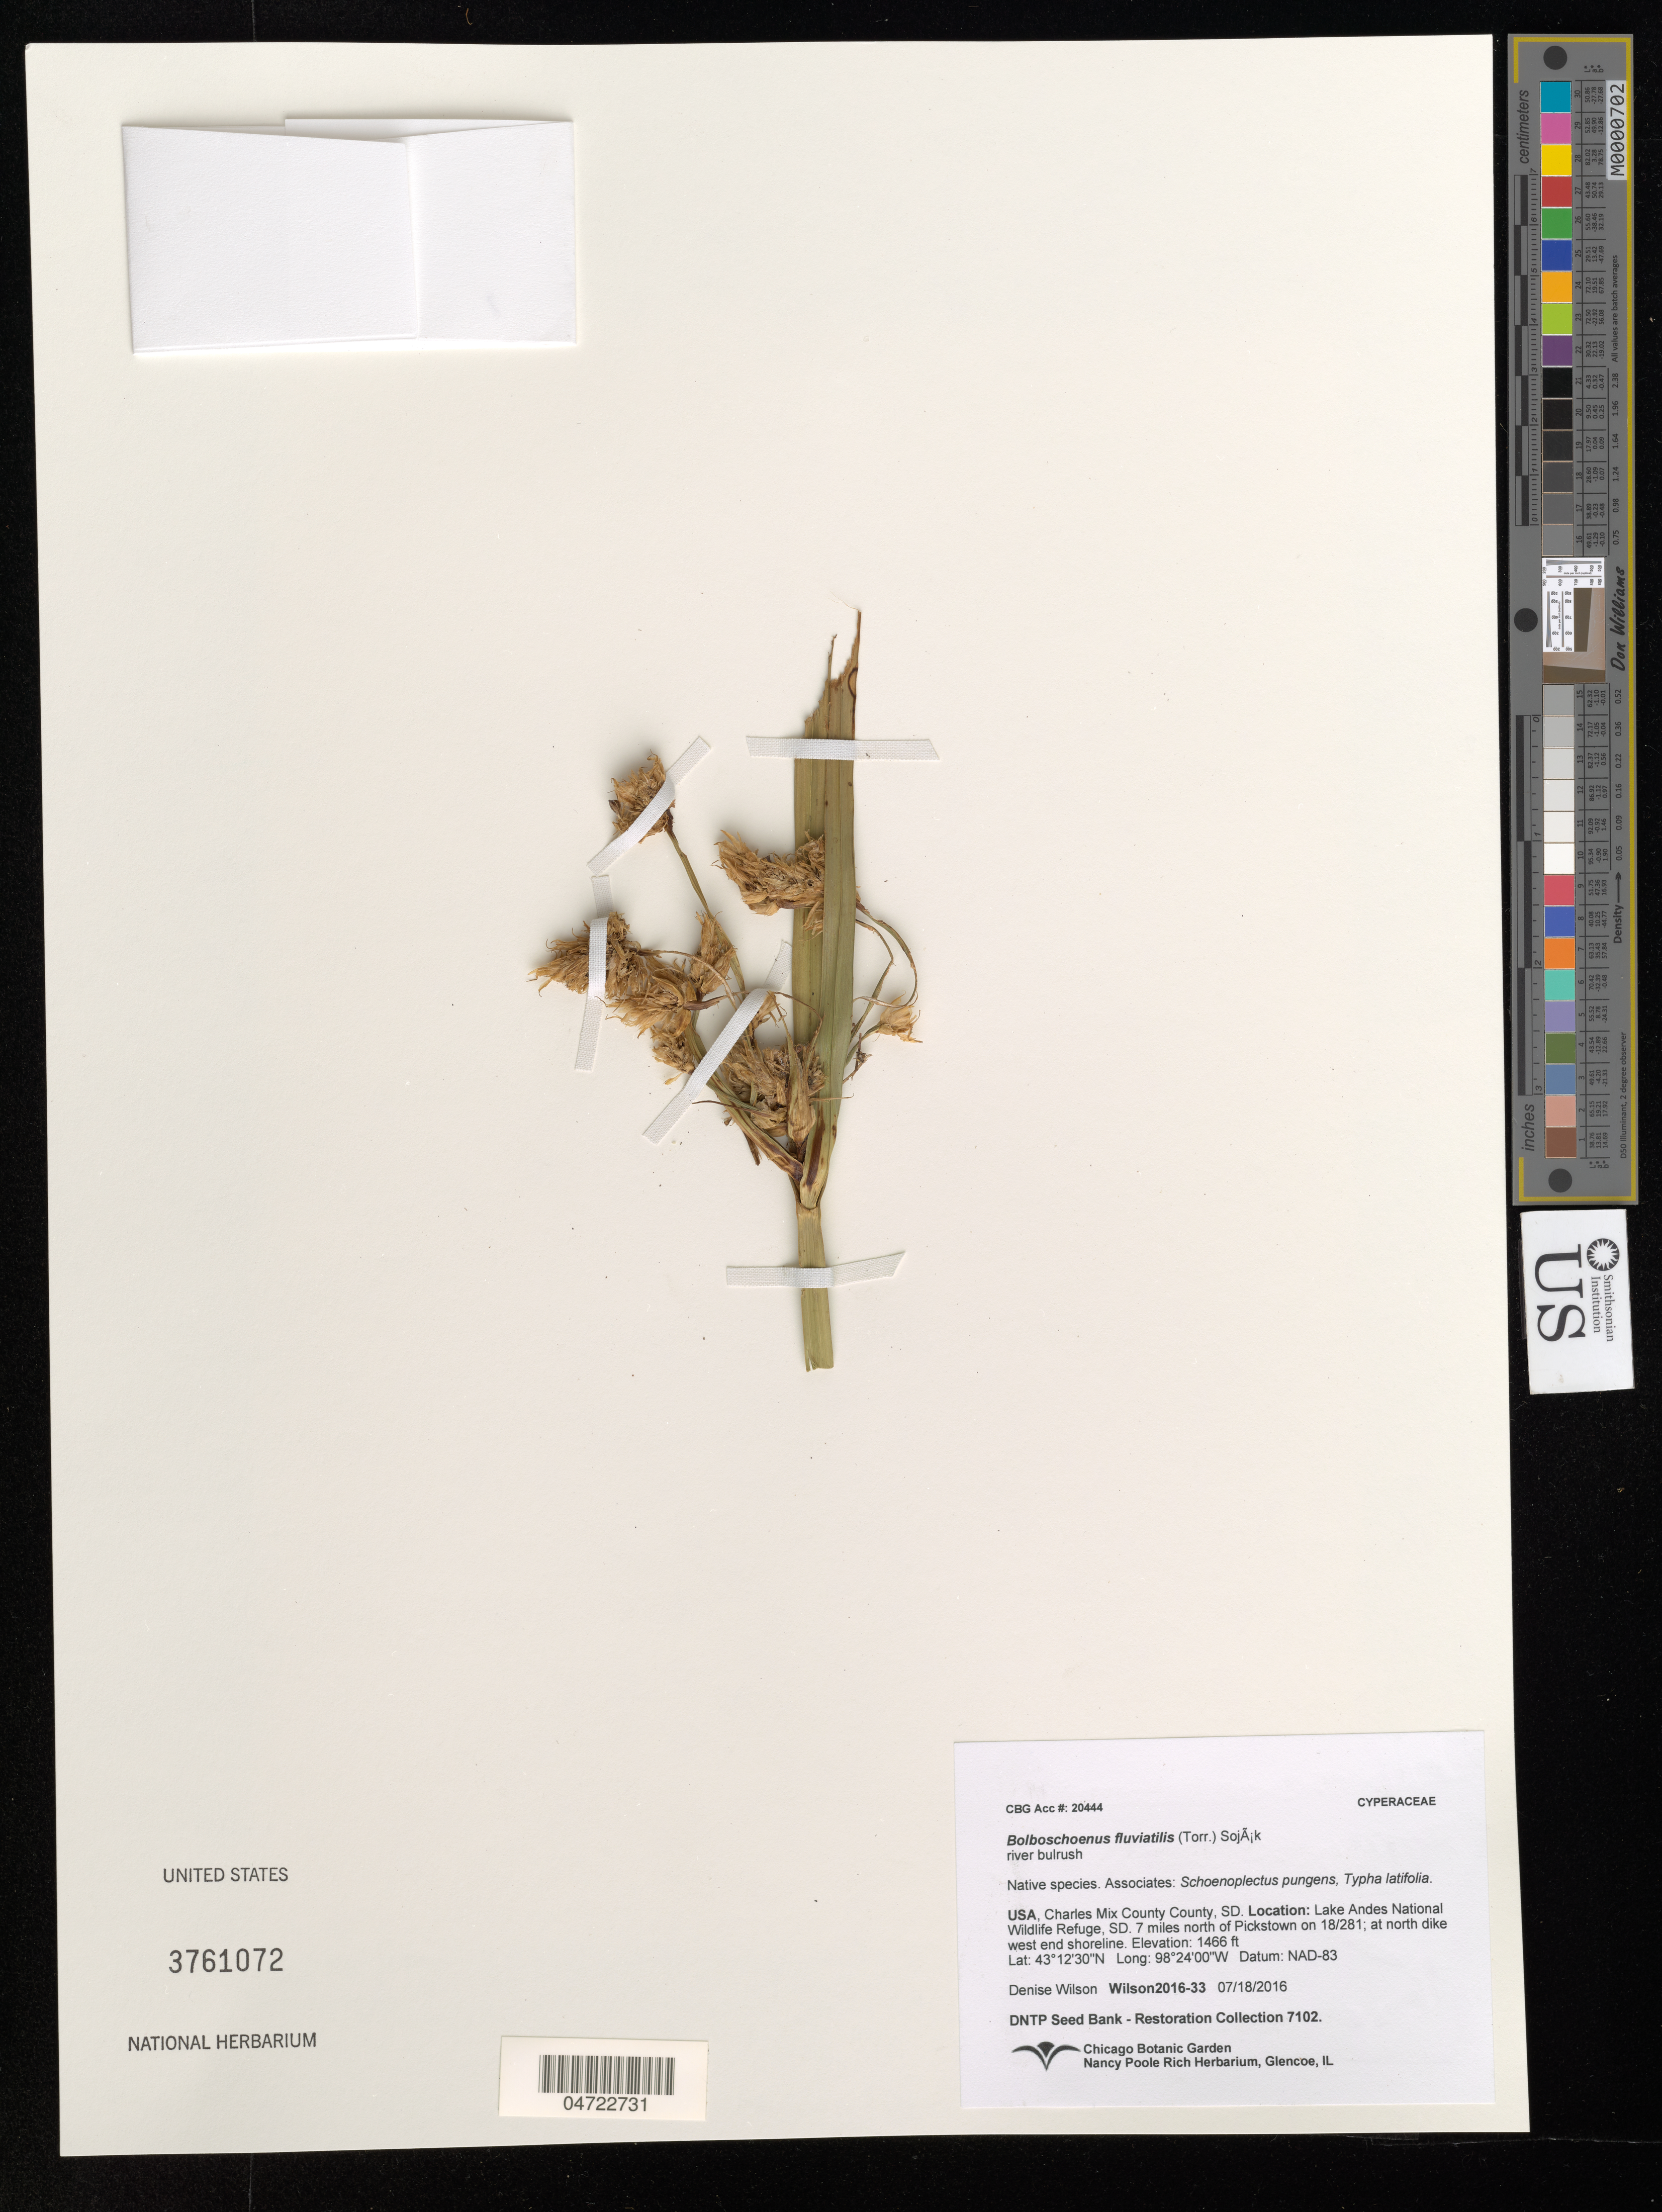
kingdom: Plantae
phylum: Tracheophyta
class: Liliopsida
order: Poales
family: Cyperaceae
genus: Bolboschoenus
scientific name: Bolboschoenus fluviatilis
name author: (Torr.) Soják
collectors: D. Wilson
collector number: Wilson2016-33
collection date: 2016-07-18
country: United States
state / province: South Dakota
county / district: Charles Mix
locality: Charles Mix County County. Lake Andes National Wildlife Refuge, SD. 7 miles north of Pickstown on 18/281; at north dike west end shoreline.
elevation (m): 447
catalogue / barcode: US 3761072